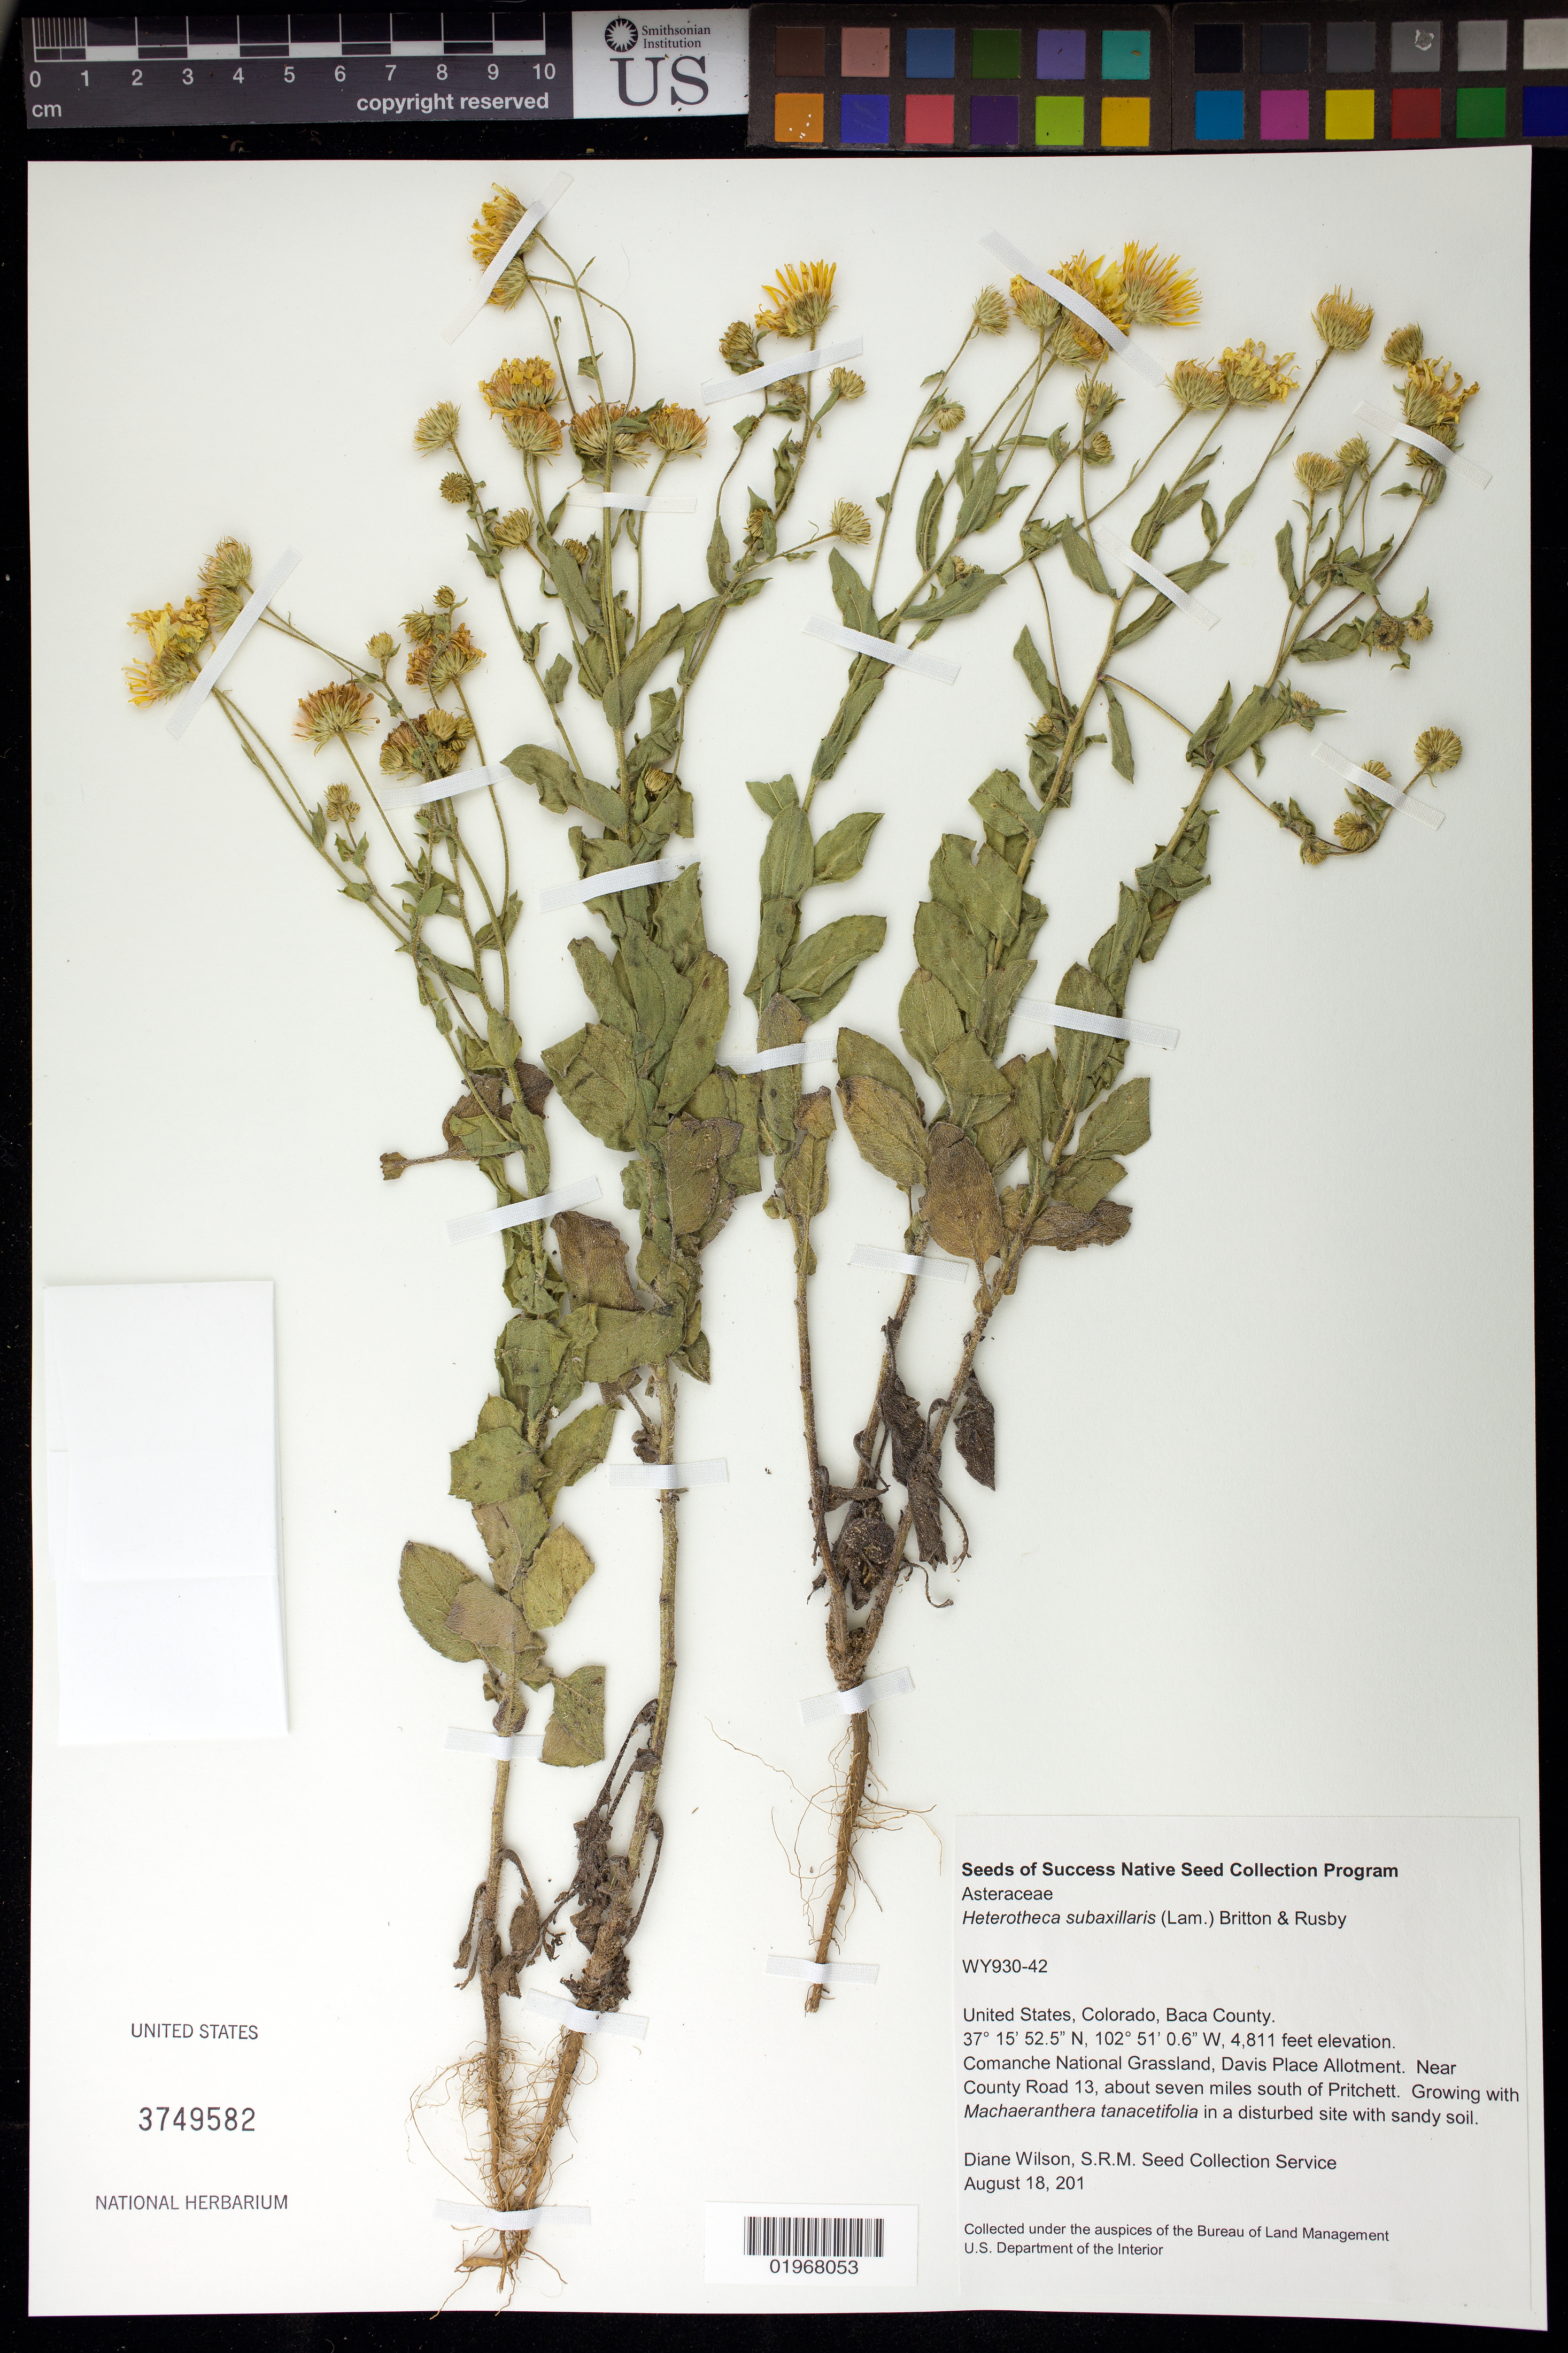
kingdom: Plantae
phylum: Tracheophyta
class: Magnoliopsida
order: Asterales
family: Asteraceae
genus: Heterotheca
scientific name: Heterotheca subaxillaris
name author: (Lam.) Britton & Rusby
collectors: D. Wilson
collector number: WY930-42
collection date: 2013-08-18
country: United States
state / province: Colorado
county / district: Baca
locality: Comanche National Grassland, Davis Place Allotment. Near County Road 13, about 7 mi. S of Pritchett.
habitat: Grasslands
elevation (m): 1466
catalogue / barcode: US 3749582